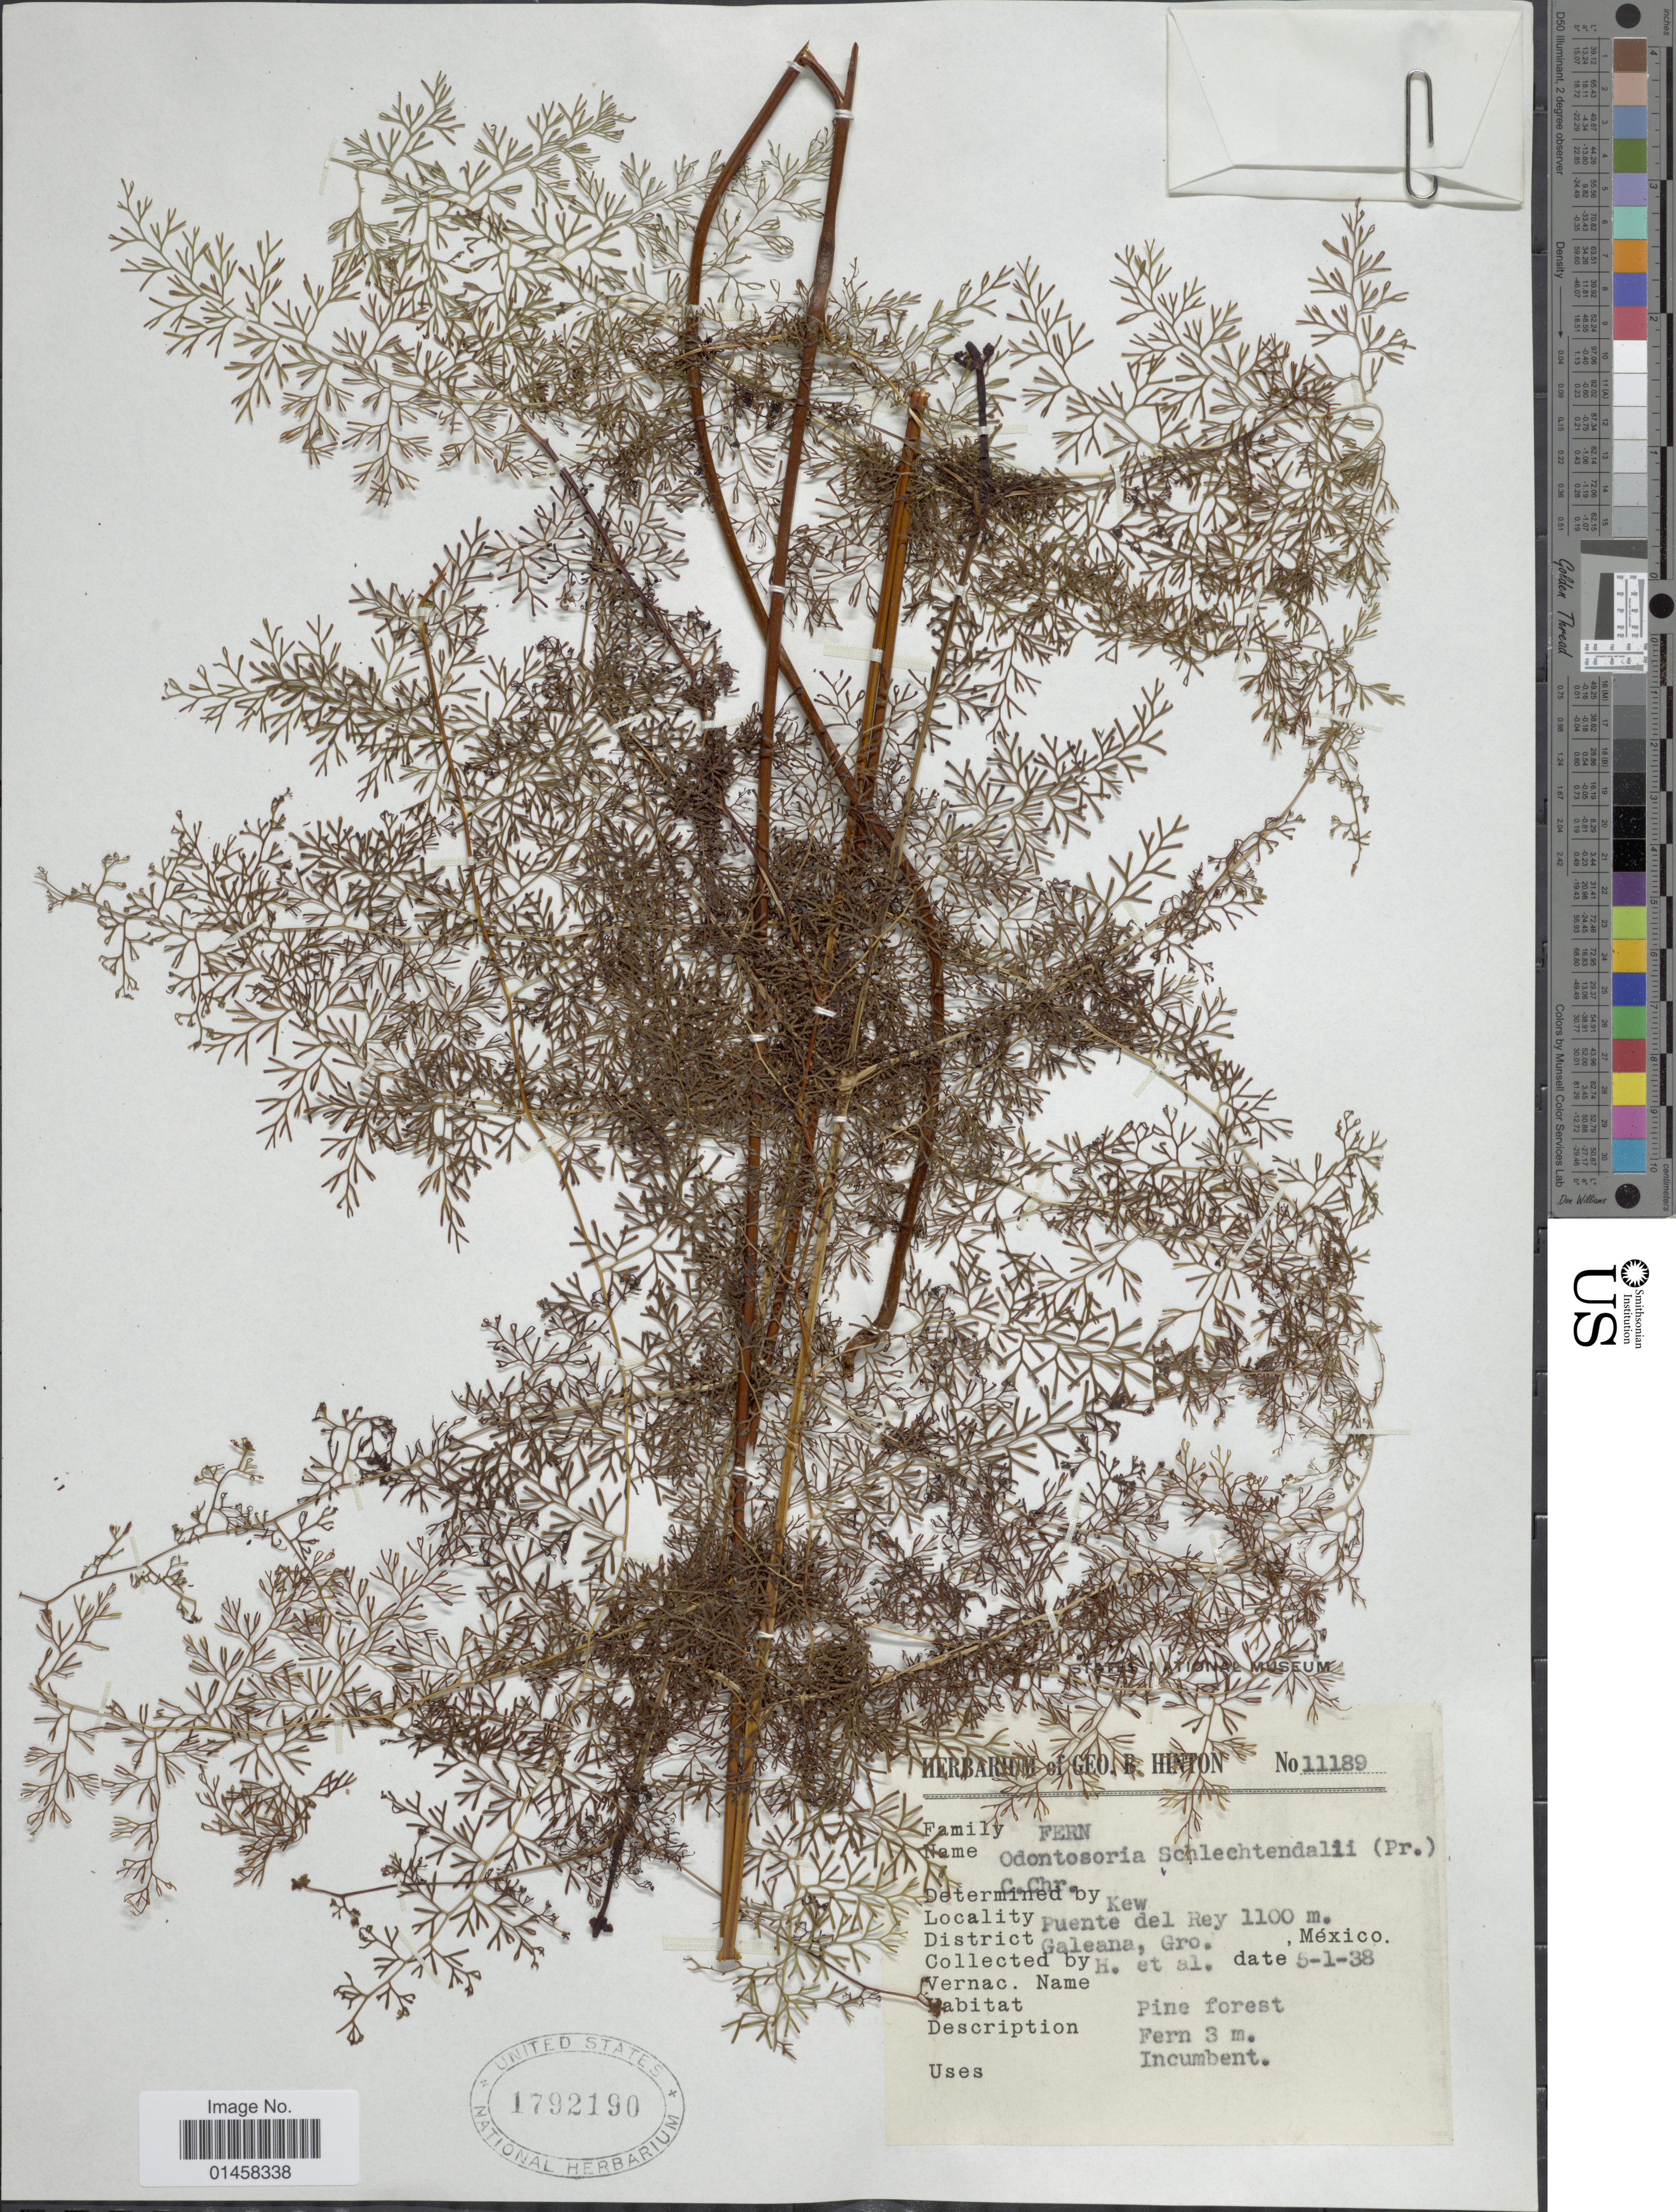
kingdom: Plantae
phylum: Tracheophyta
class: Polypodiopsida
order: Polypodiales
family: Lindsaeaceae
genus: Odontosoria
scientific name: Odontosoria schlechtendalii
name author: (C. Presl) C. Chr.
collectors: G. B. Hinton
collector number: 11189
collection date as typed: Transcribed d/m/y: 5/1/38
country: Mexico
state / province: Guerrero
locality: Puente del Rey, Galeana, Gro.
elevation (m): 1100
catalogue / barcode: US 1792190